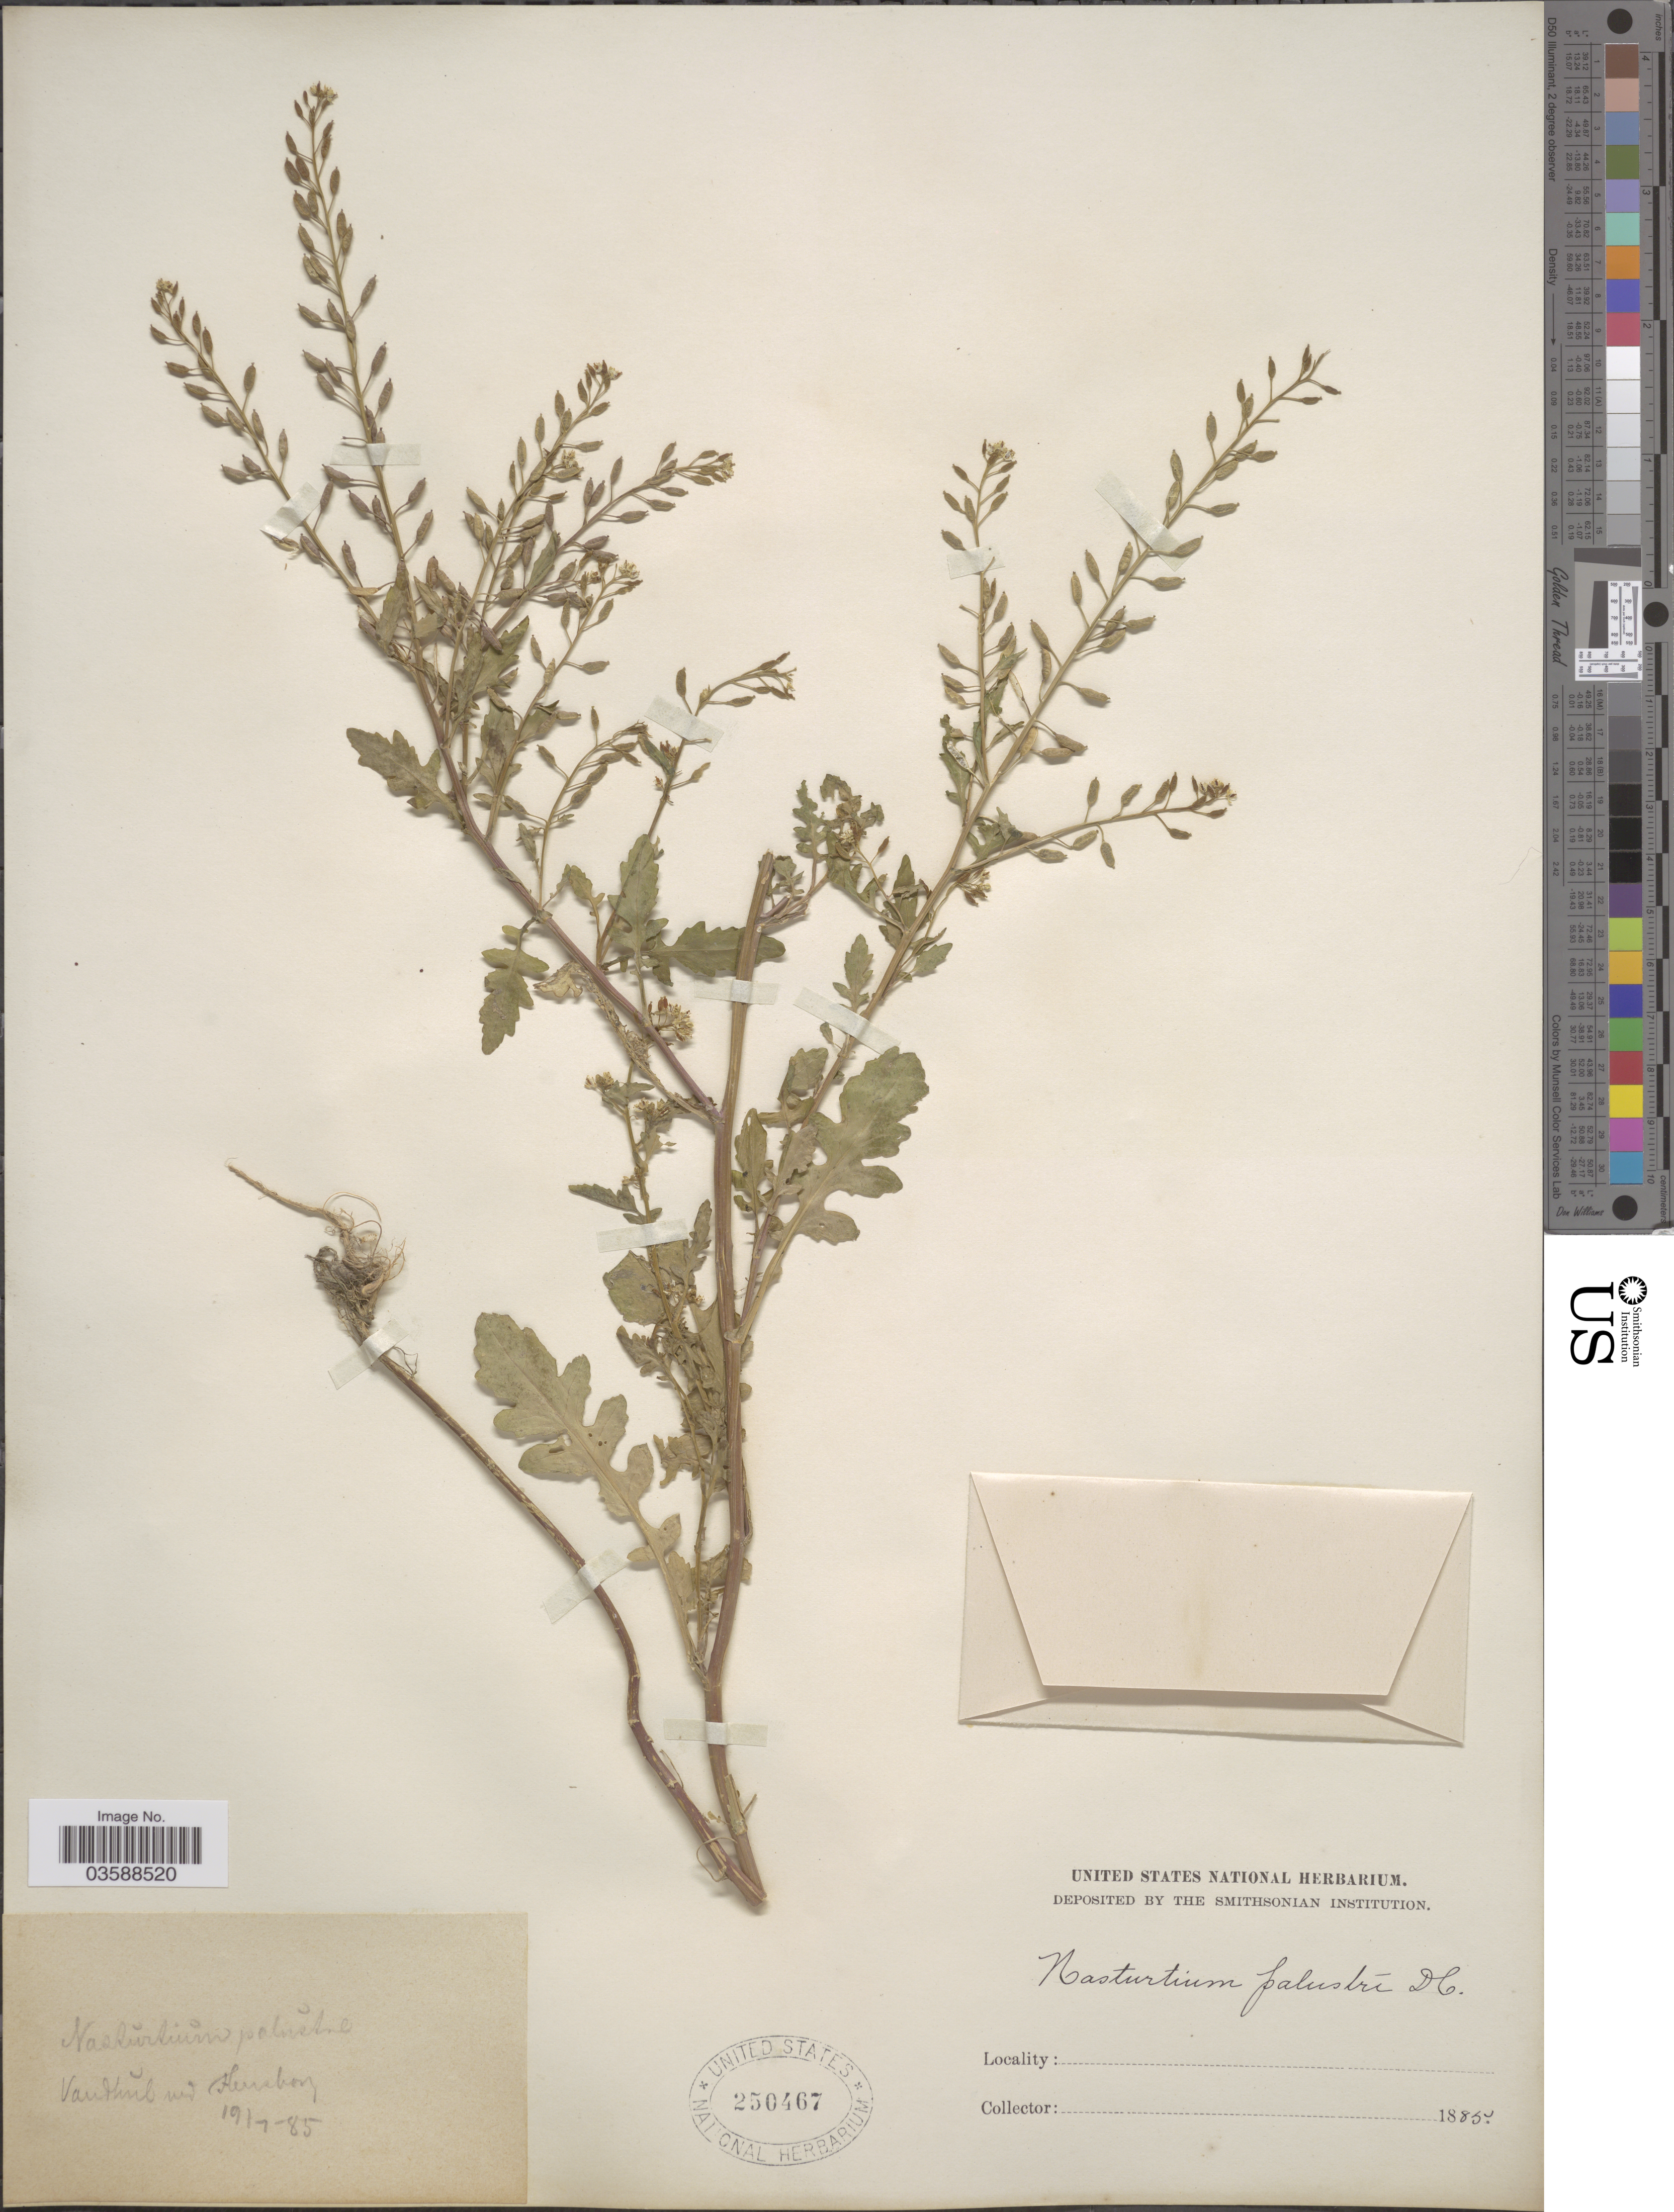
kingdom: Plantae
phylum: Tracheophyta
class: Magnoliopsida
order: Brassicales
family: Brassicaceae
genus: Rorippa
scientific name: Rorippa palustris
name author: (L.) Besser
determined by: Strong, M. T., (US), Smithsonian Institution - National Museum of Natural History (UNITED STATES)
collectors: ex herb. United States National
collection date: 1885-07-19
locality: Vauthul und Heurborg [interpreted].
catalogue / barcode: US 250467